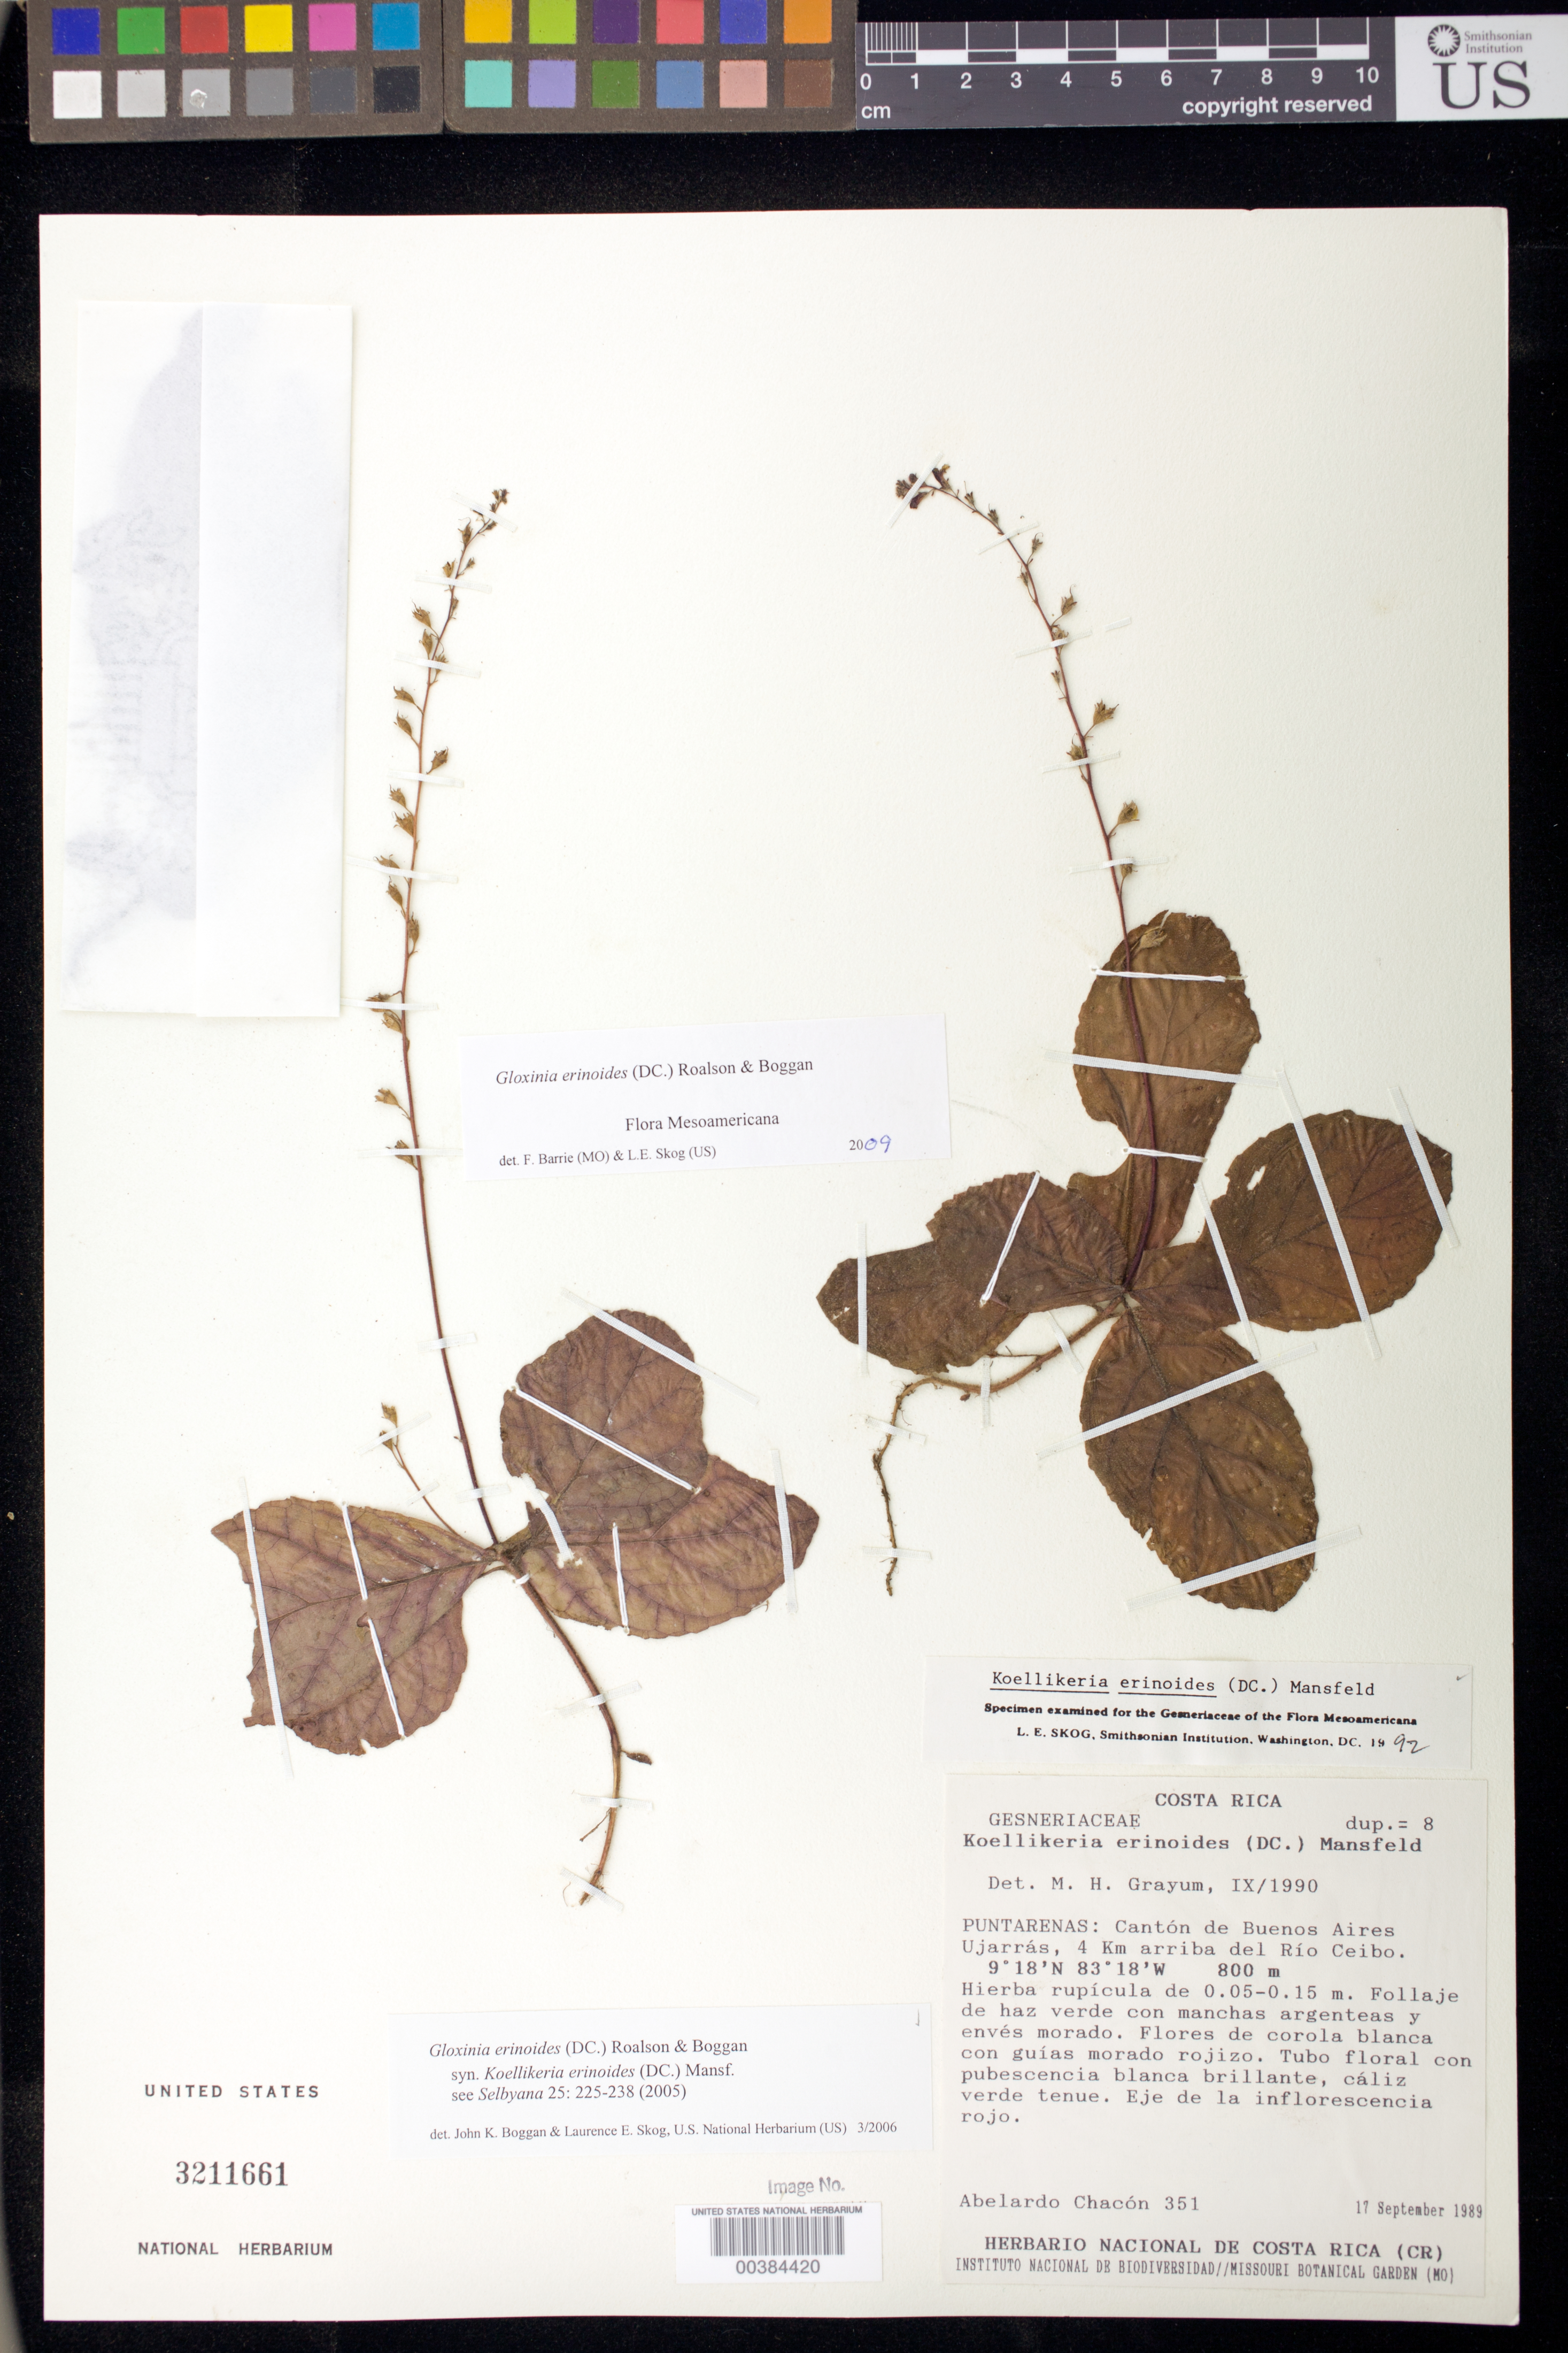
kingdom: Plantae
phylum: Tracheophyta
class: Magnoliopsida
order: Lamiales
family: Gesneriaceae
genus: Gloxinia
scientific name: Gloxinia erinoides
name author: (DC.) Roalson & Boggan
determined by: Boggan, J. K.; Skog, L. E.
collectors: A. Chacón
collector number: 351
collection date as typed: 17 Sep 1989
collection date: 1989-09-17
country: Costa Rica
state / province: Puntarenas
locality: Cantón Buenos Aires, Dist. Buenos Aires, Ujarras, 4 Km arriba del Rio Ceibo. [US: Canton de Coto Brus]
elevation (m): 800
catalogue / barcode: US 3211661